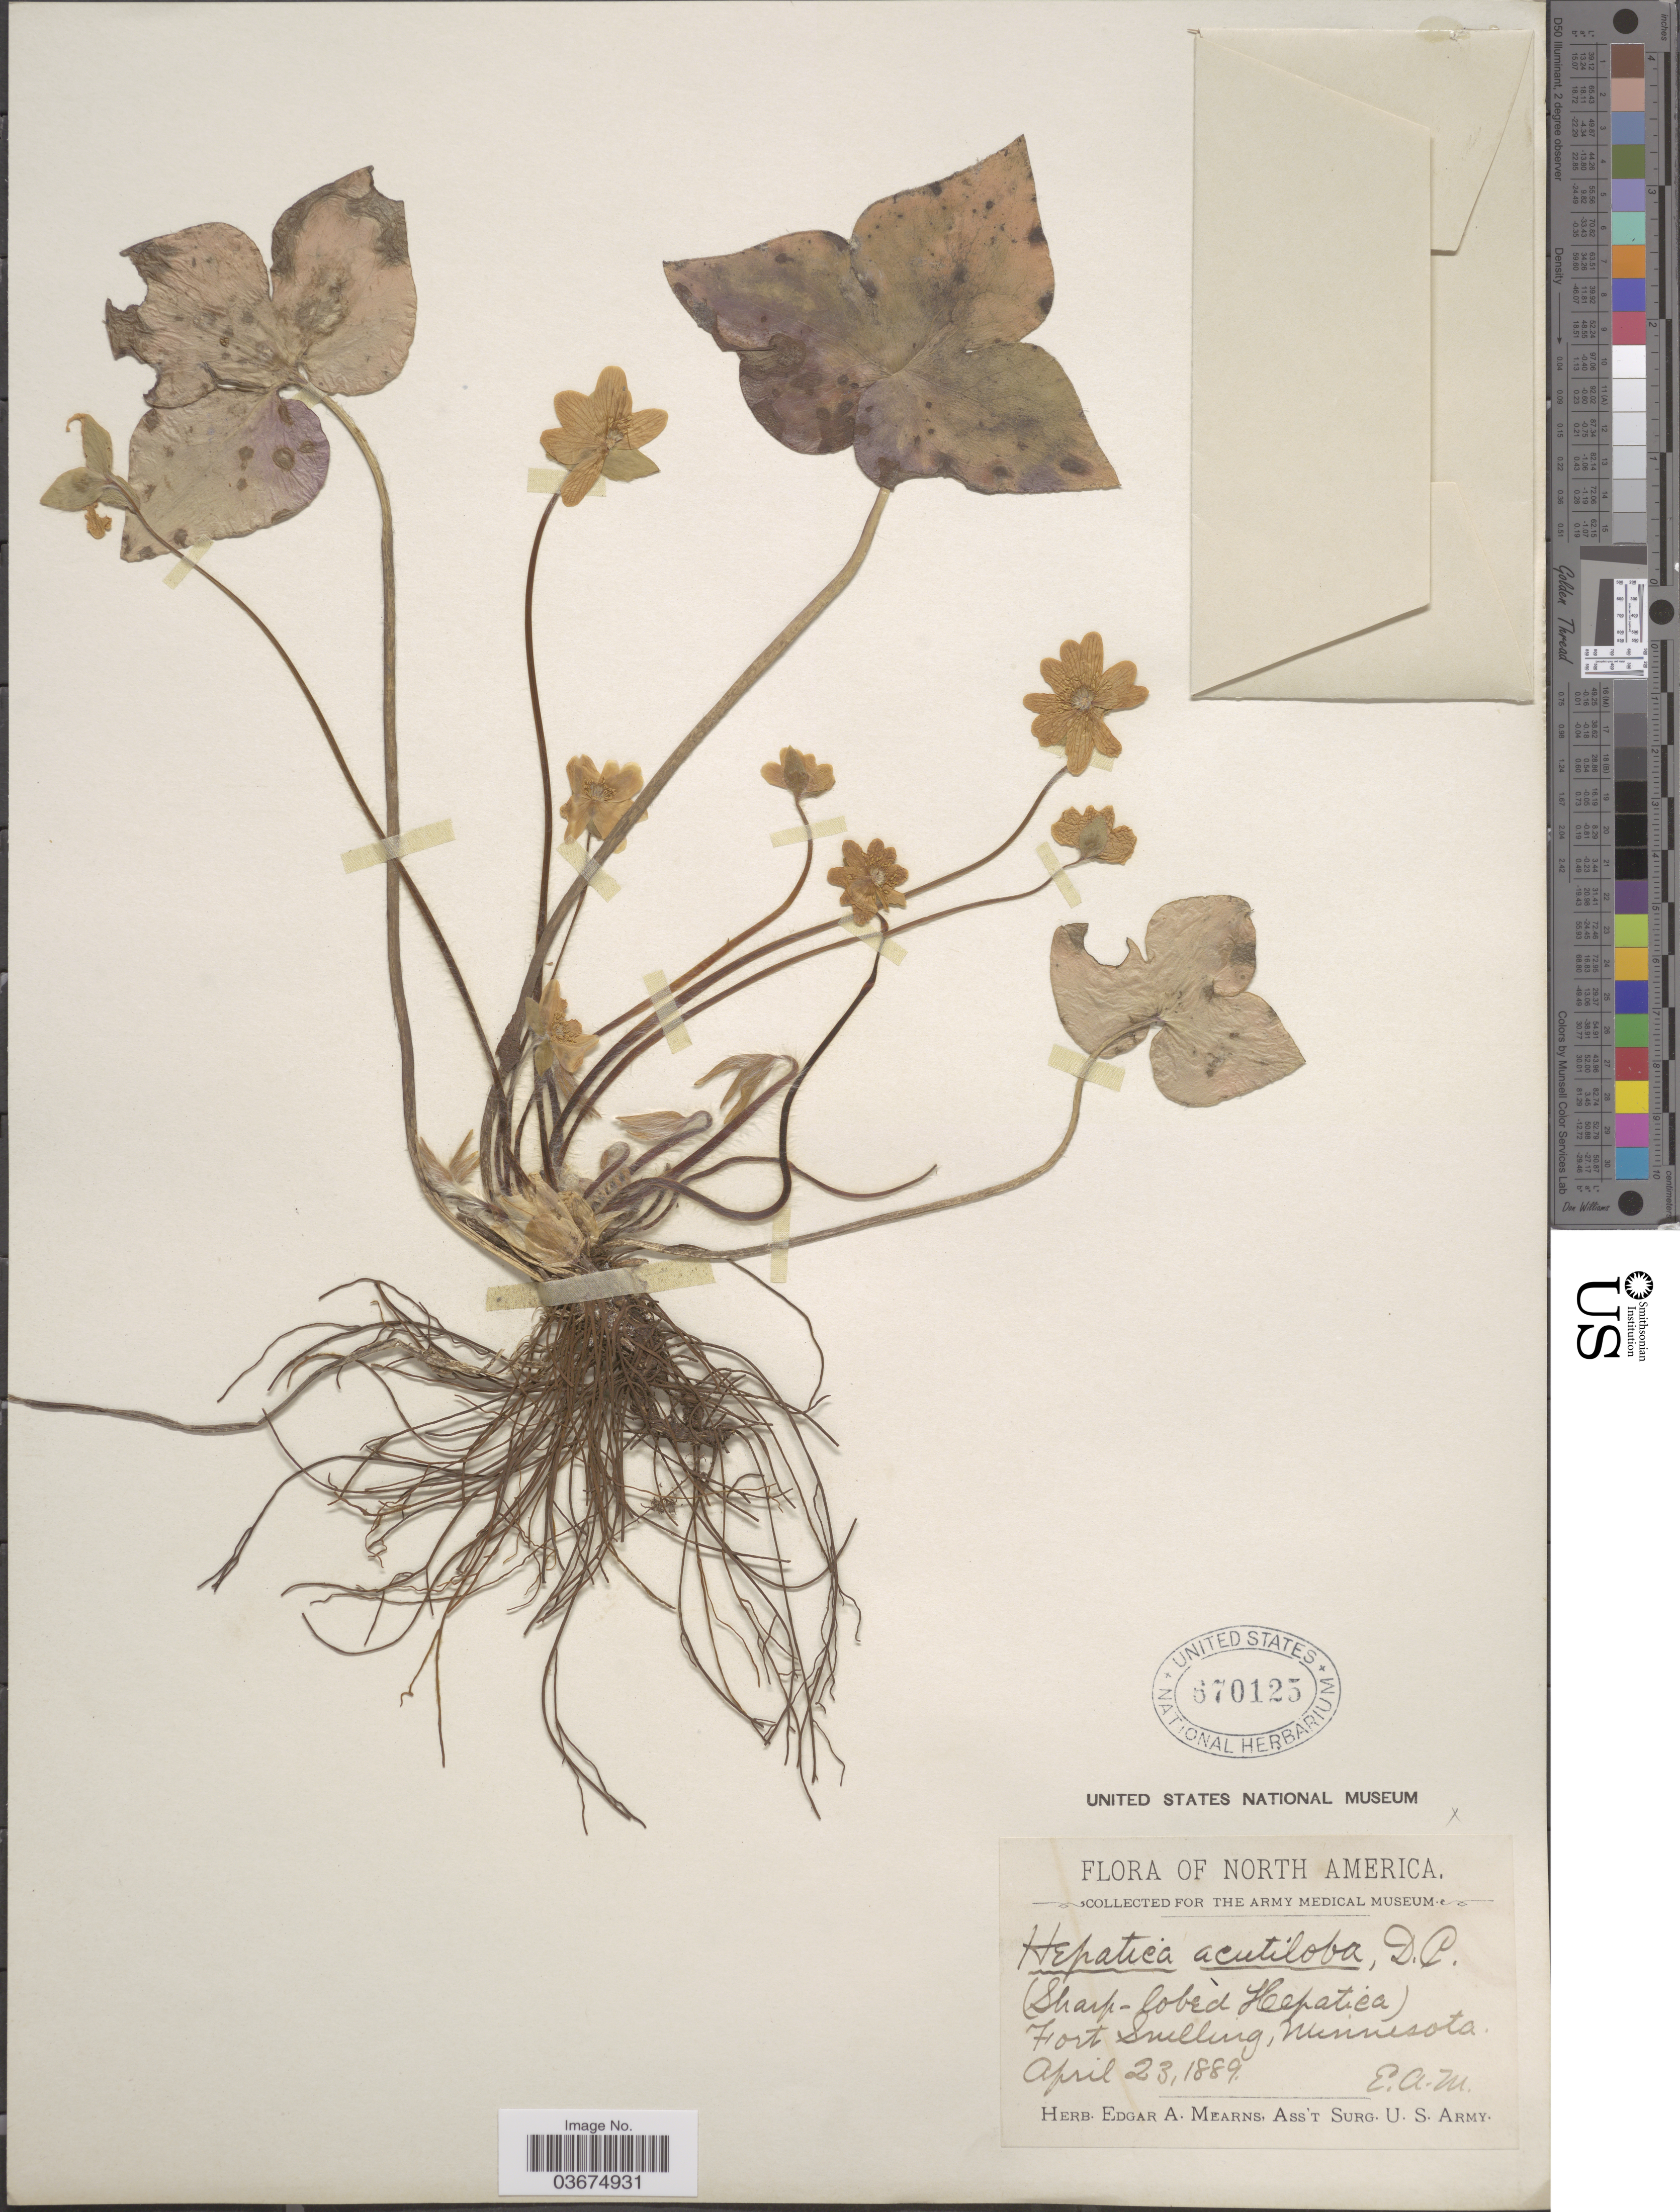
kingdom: Plantae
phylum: Tracheophyta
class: Magnoliopsida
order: Ranunculales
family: Ranunculaceae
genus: Hepatica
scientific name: Hepatica acutiloba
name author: DC.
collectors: E. A. Mearns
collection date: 1889-04-23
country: United States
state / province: Minnesota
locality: Fort Snelling.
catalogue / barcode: US 670125